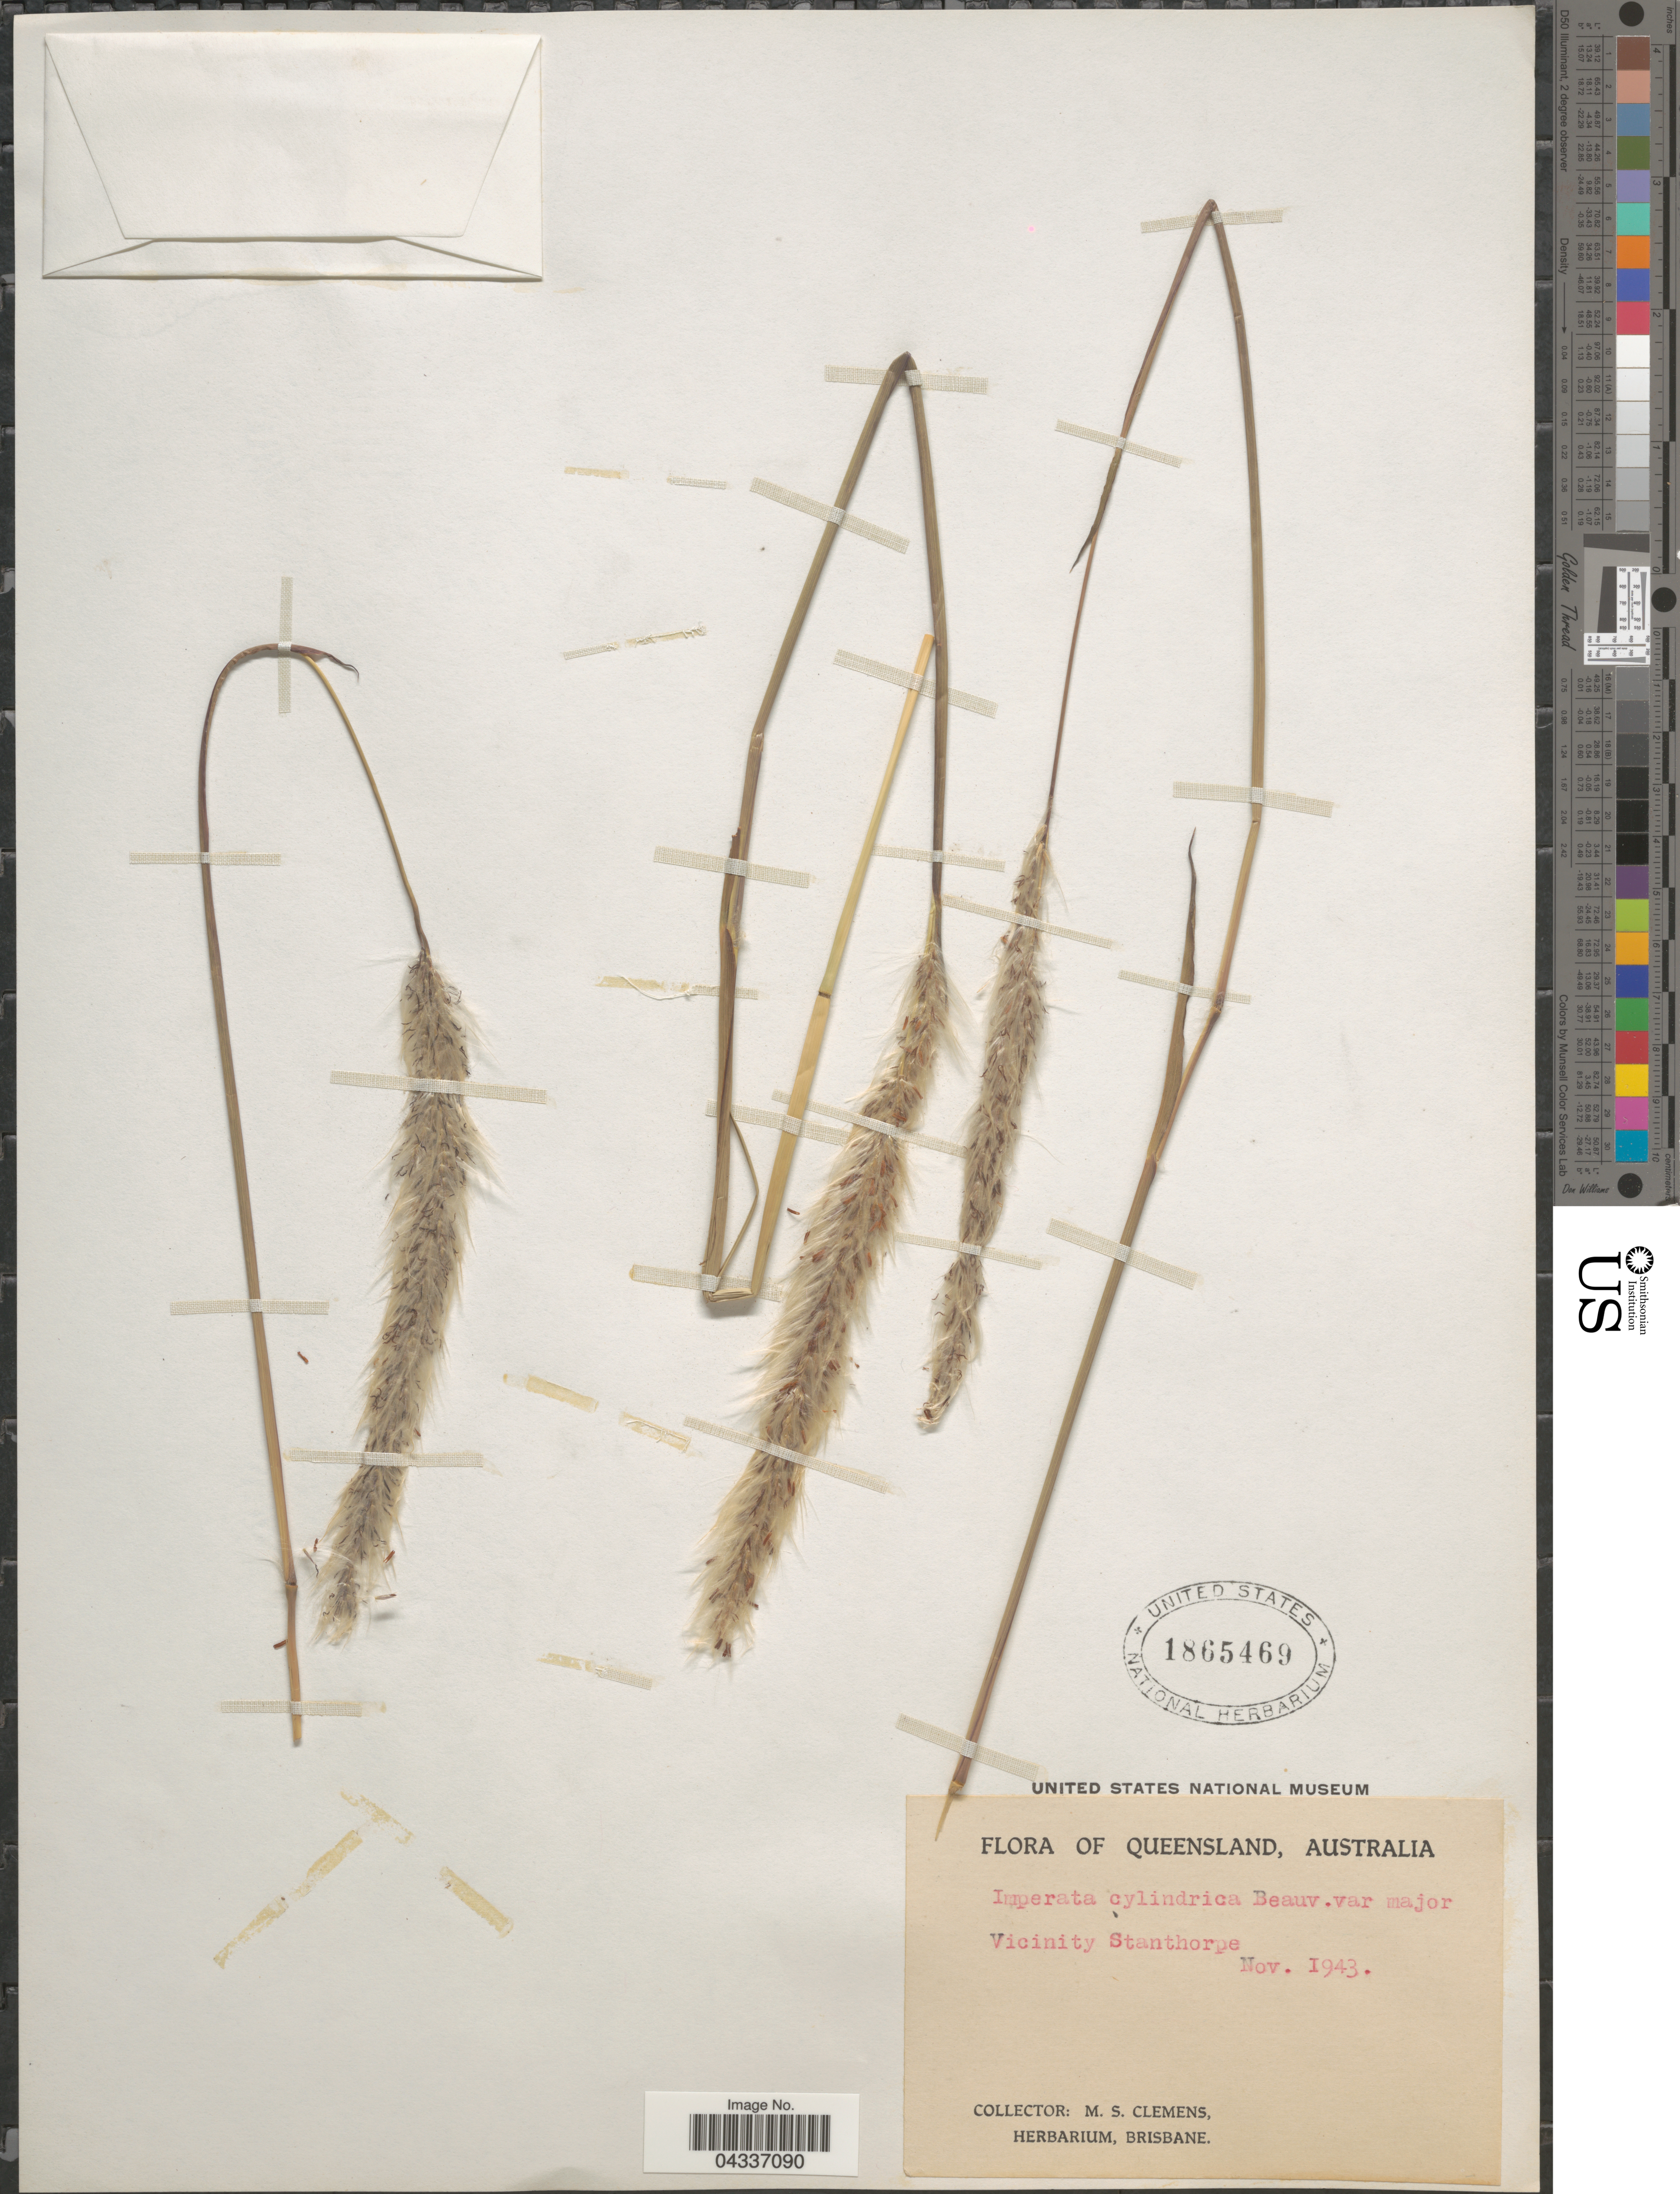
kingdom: Plantae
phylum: Tracheophyta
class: Liliopsida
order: Poales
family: Poaceae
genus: Imperata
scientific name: Imperata cylindrica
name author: (L.) P. Beauv.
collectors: M. S. Clemens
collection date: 1943-11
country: Australia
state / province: Queensland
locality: Vicinity Stanthorpe.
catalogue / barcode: US 1865469